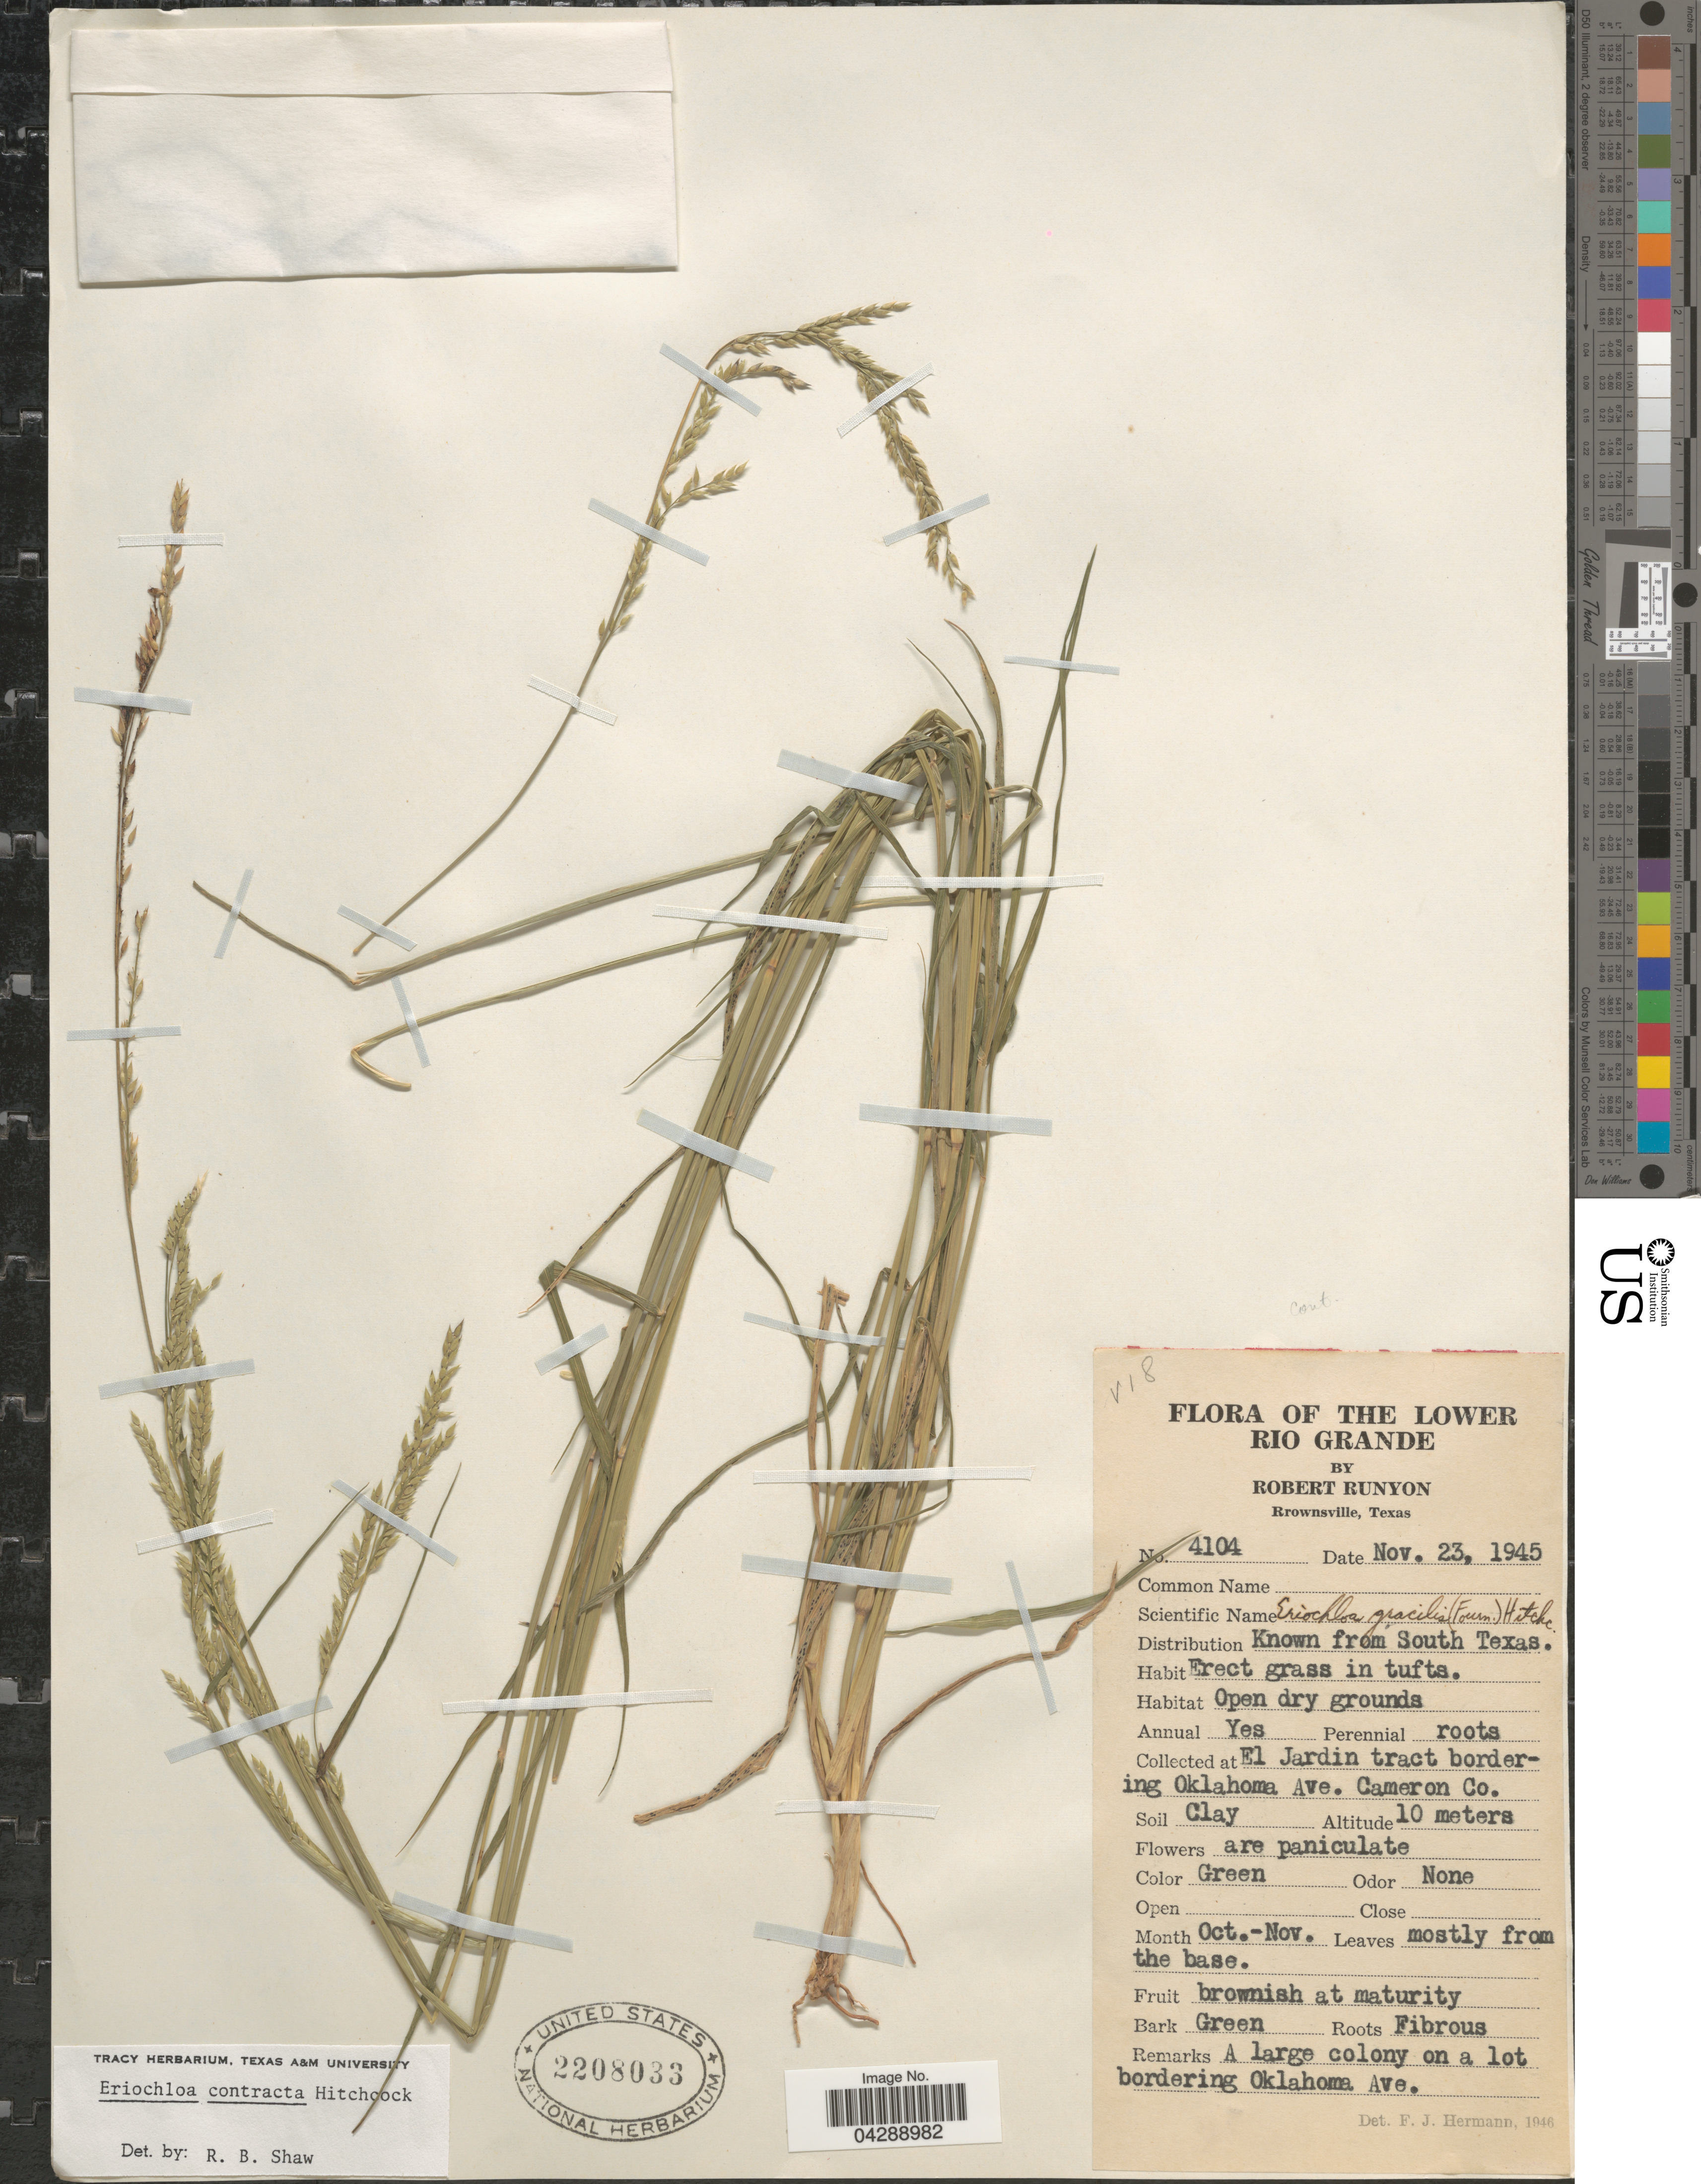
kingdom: Plantae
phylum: Tracheophyta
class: Liliopsida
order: Poales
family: Poaceae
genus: Eriochloa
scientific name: Eriochloa contracta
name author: Hitchc.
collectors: R. Runyon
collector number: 4104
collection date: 1945-11-23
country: United States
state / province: Texas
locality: The Lower Rio Grande. at El Jardin tract bordering Oklahoma Ave. Cameron Co.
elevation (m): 10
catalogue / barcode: US 220803